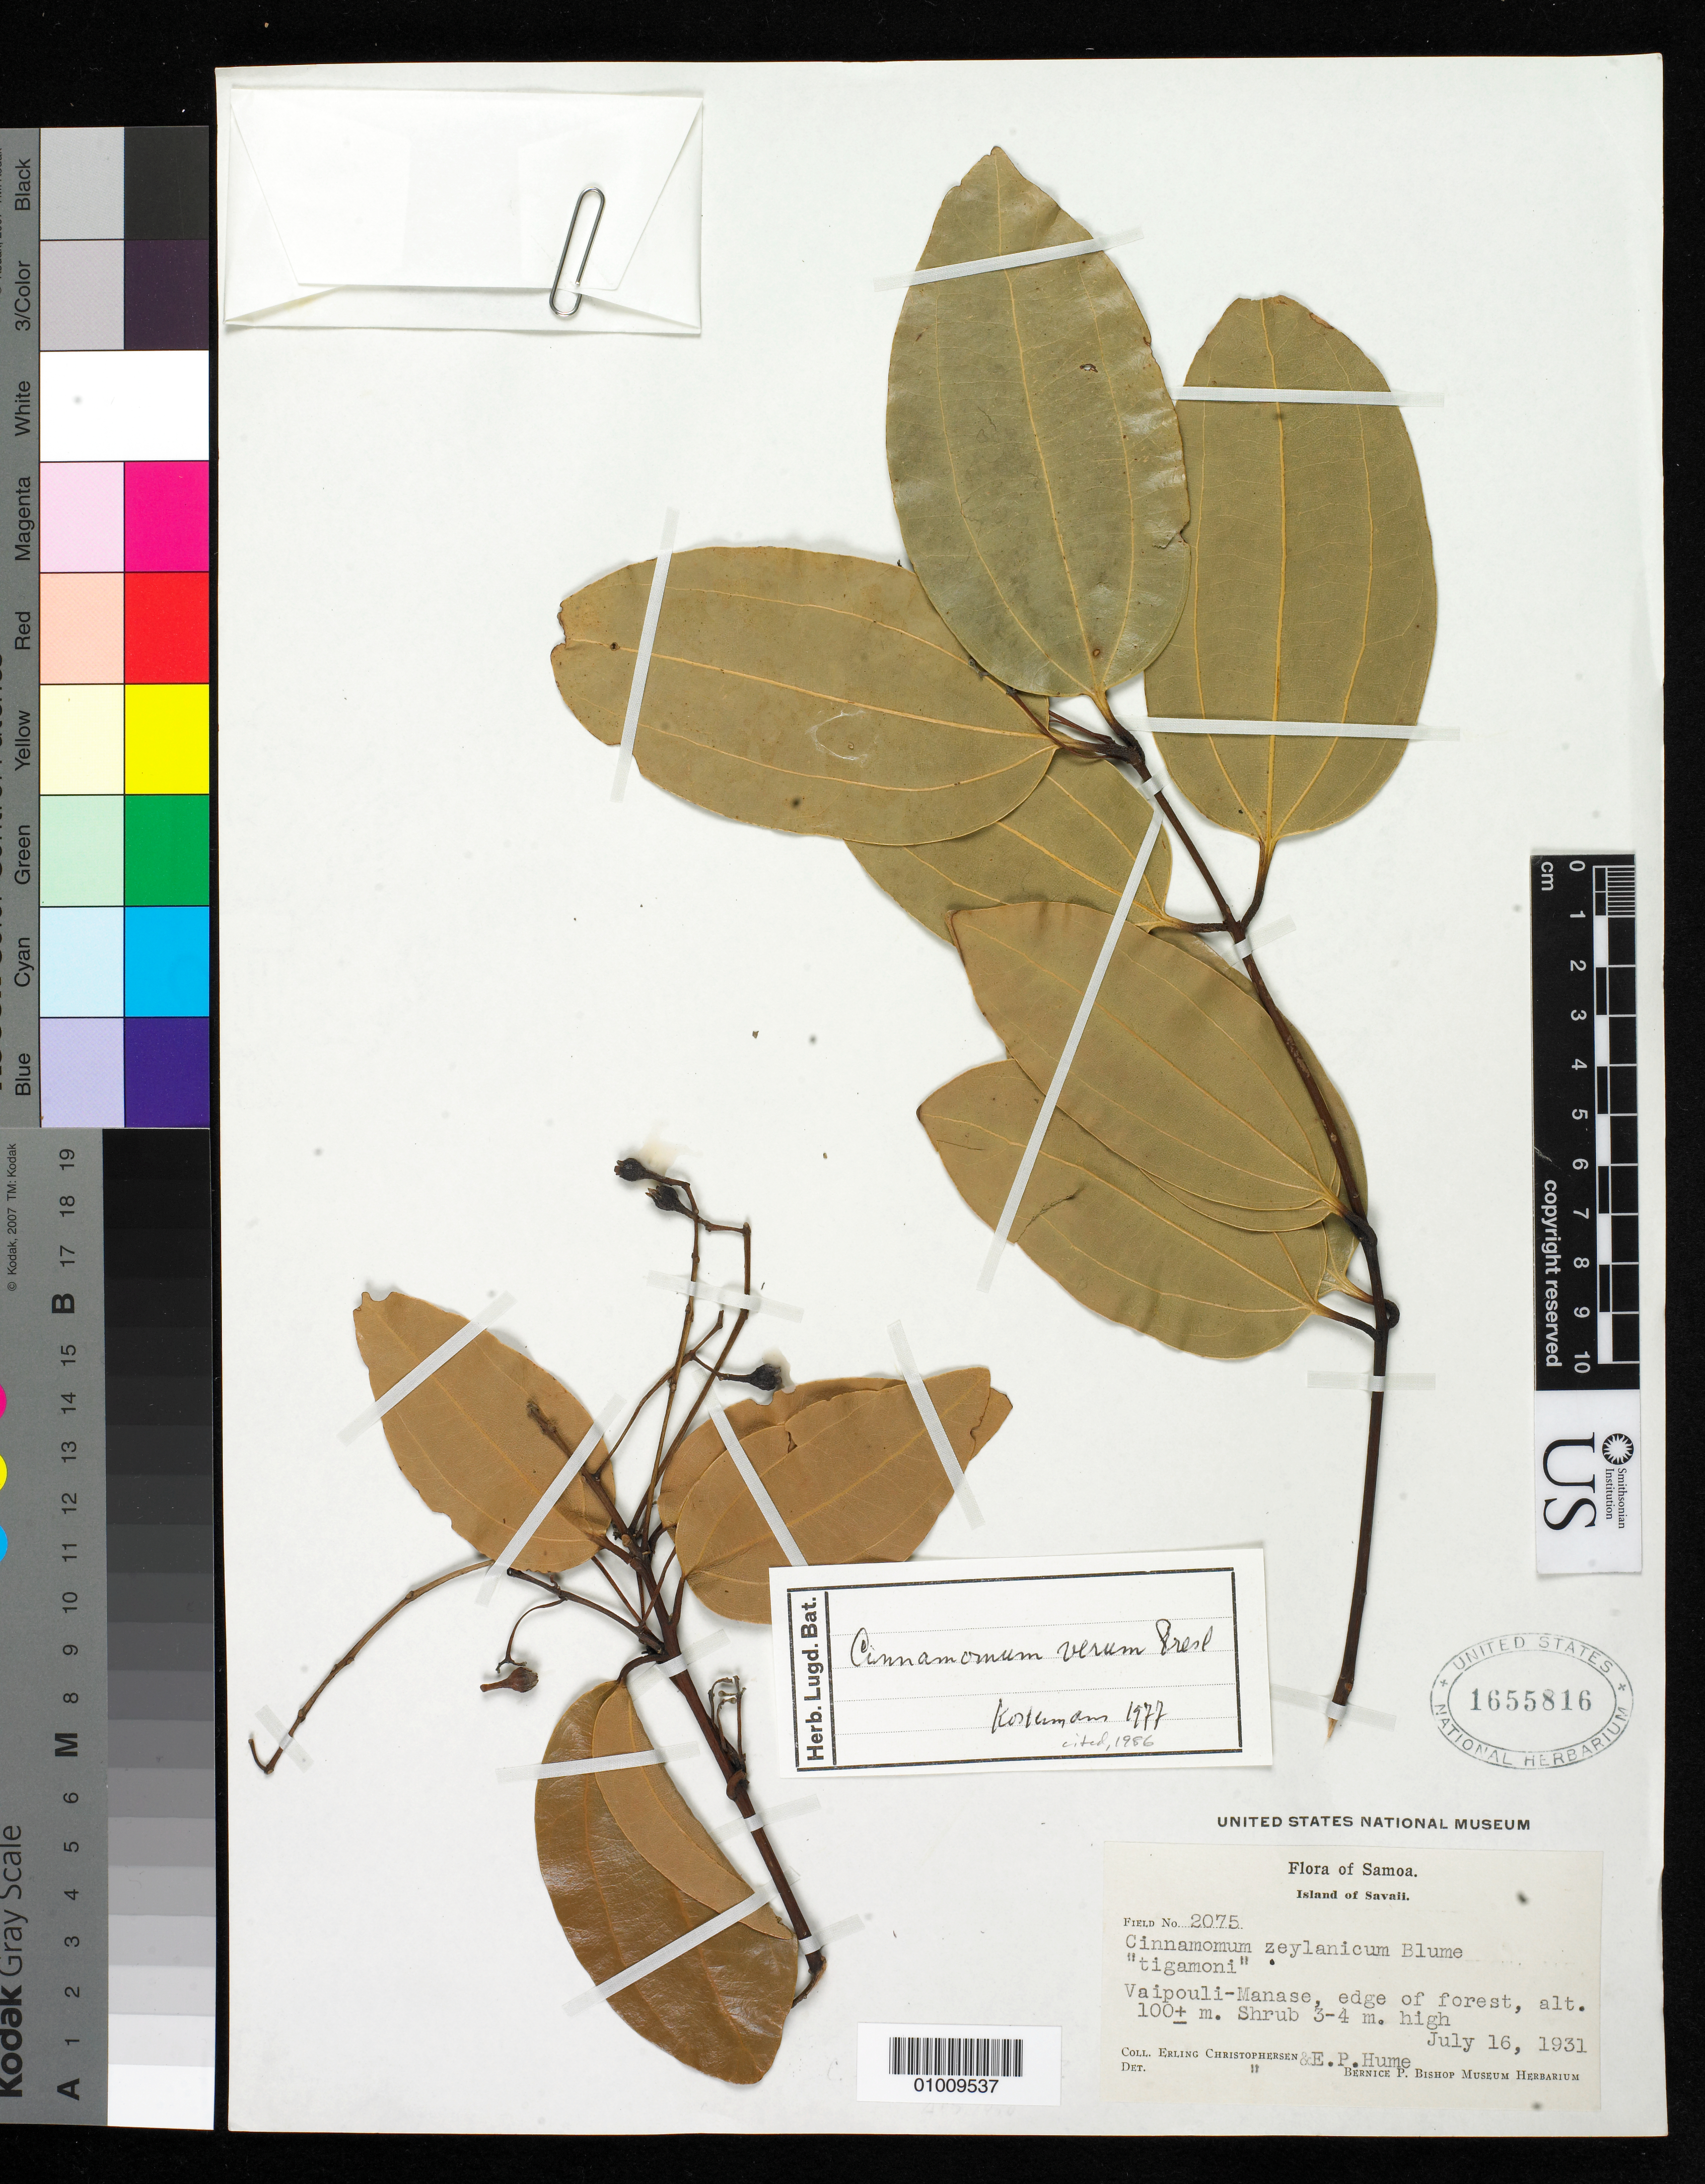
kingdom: Plantae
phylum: Tracheophyta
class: Magnoliopsida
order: Laurales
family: Lauraceae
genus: Cinnamomum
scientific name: Cinnamomum verum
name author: J. Presl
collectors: E. Christophersen & E. Hume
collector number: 2075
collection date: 1931-07-16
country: Samoa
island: Savai'i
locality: Vaipouli-Manase, Island of Savaii, Samoa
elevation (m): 100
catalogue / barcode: US 1655816